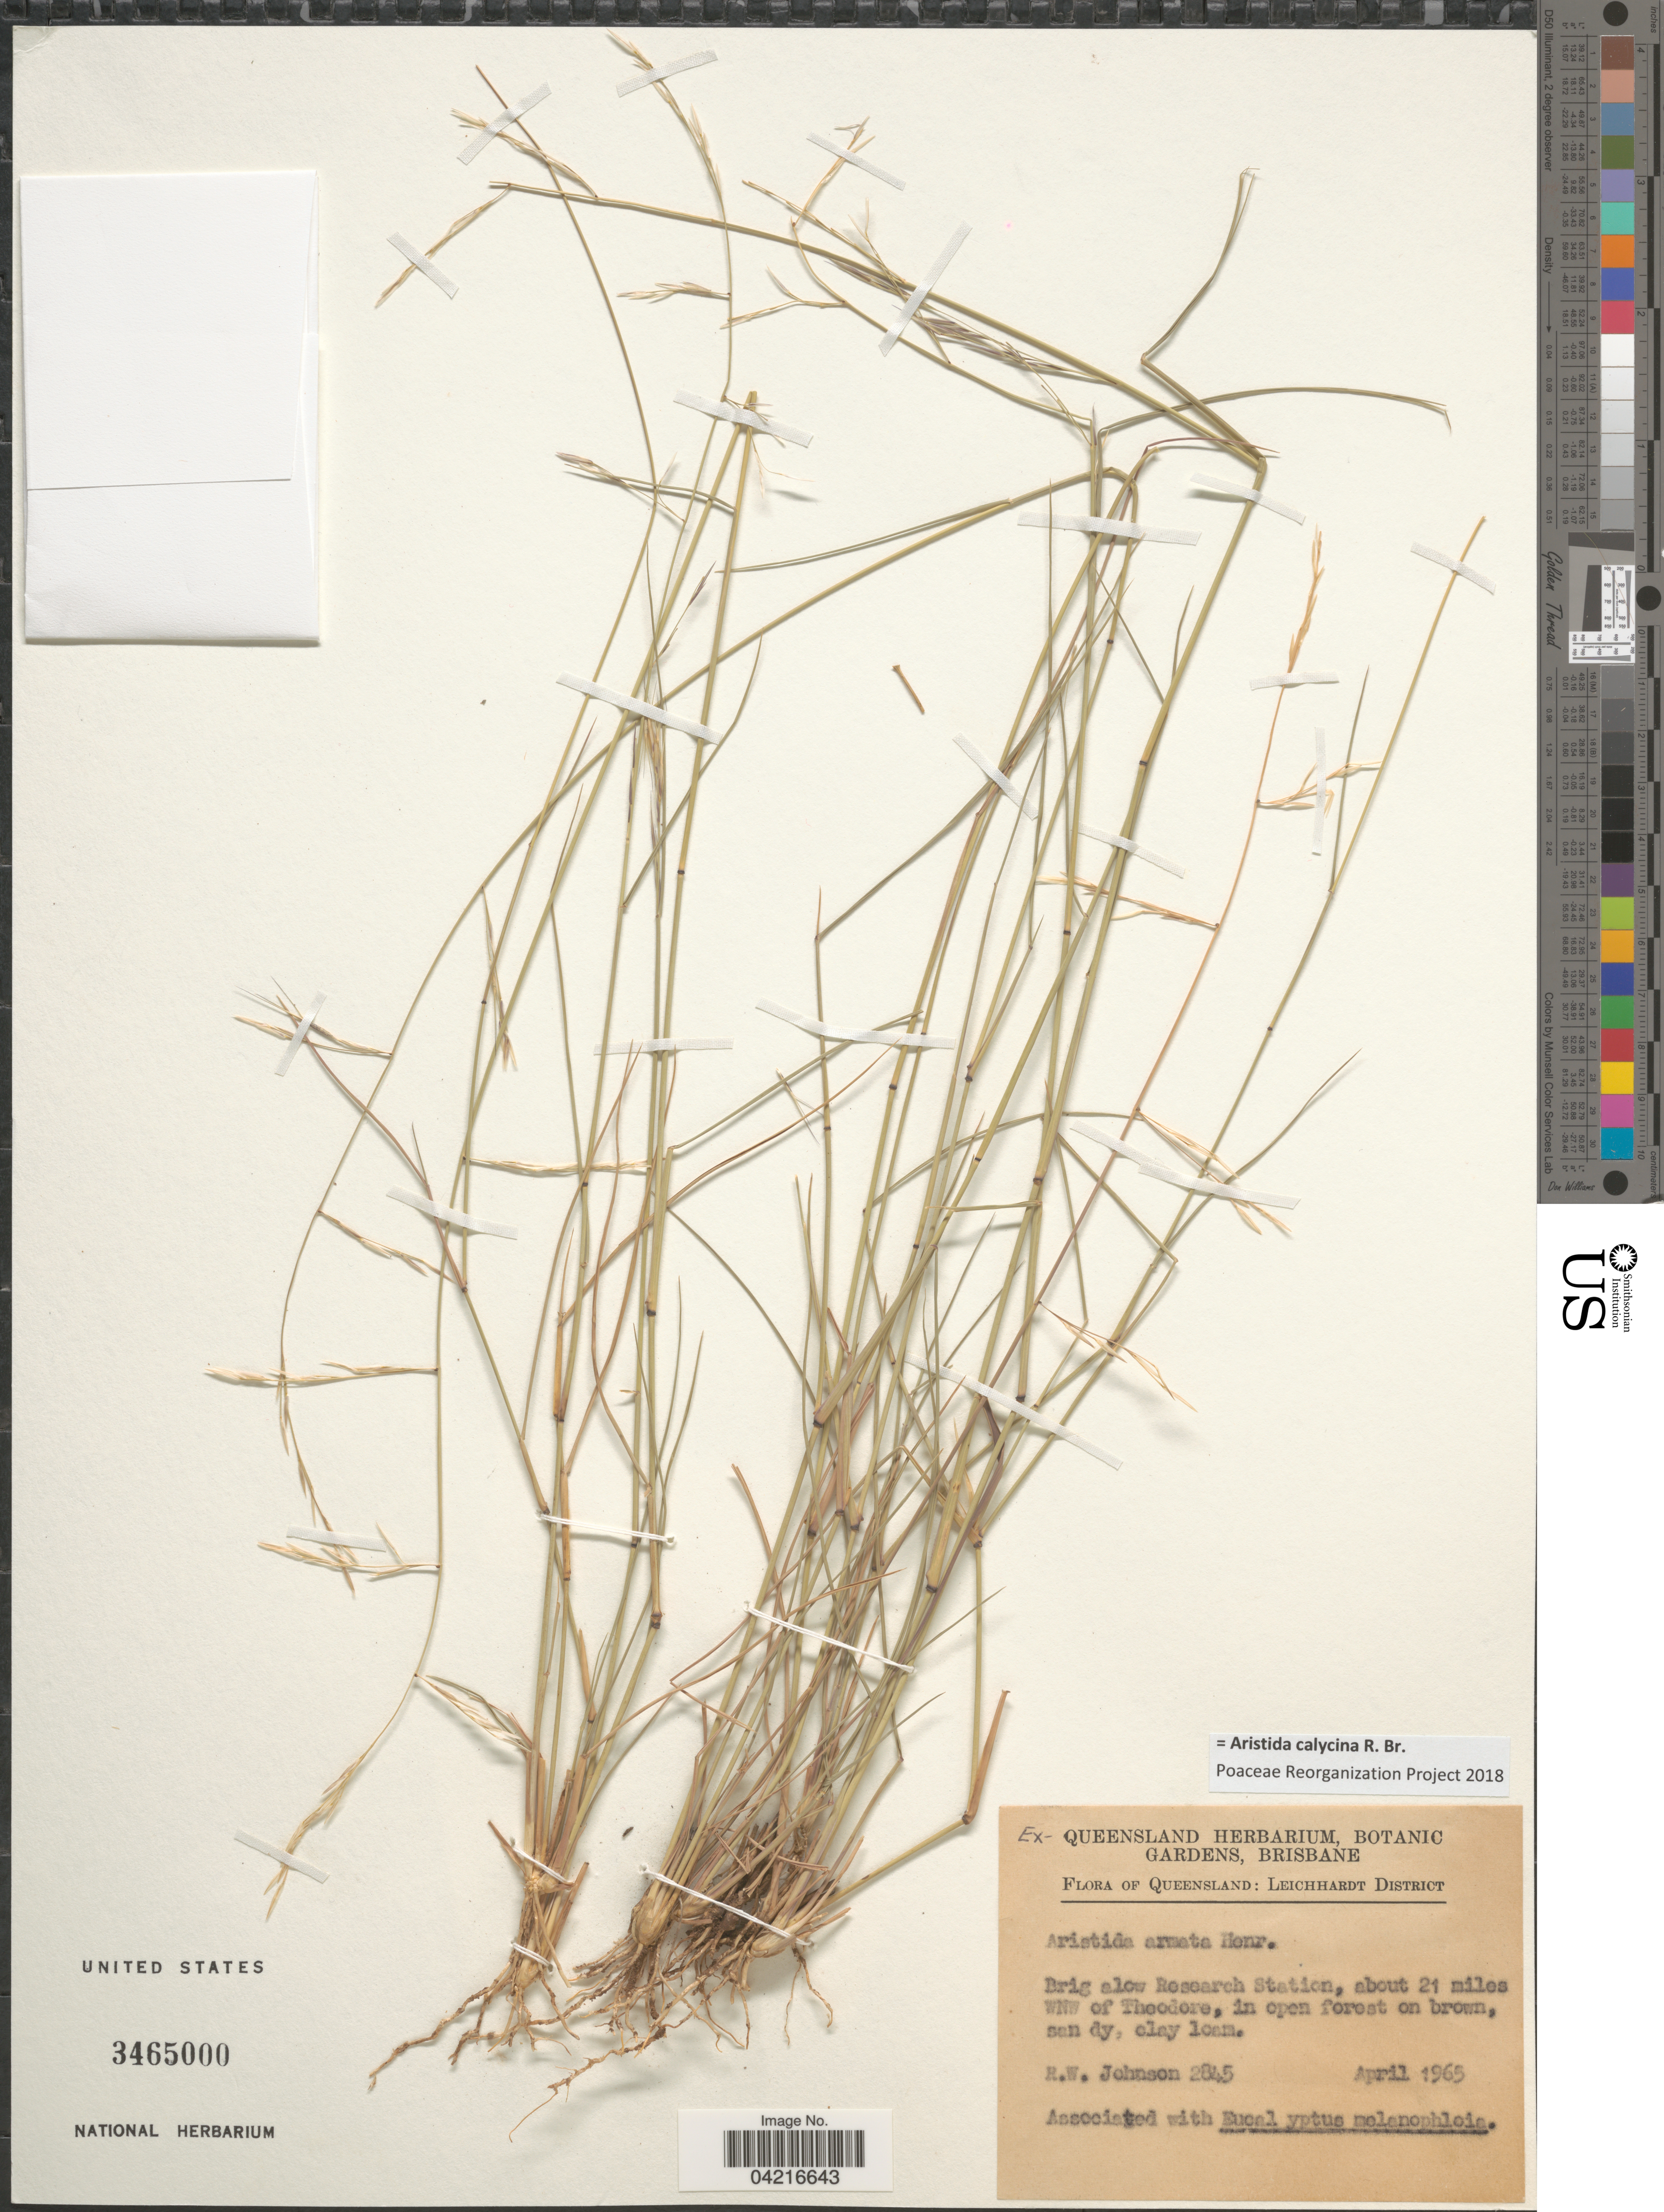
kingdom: Plantae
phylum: Tracheophyta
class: Liliopsida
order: Poales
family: Poaceae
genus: Aristida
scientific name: Aristida calycina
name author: R. Br.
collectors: R. W. Johnson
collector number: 2845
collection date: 1965-04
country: Australia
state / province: Queensland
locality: Leichhardt District. Brig alow Research Station, about 21 miles WNW of Theodore.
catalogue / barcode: US 3465000